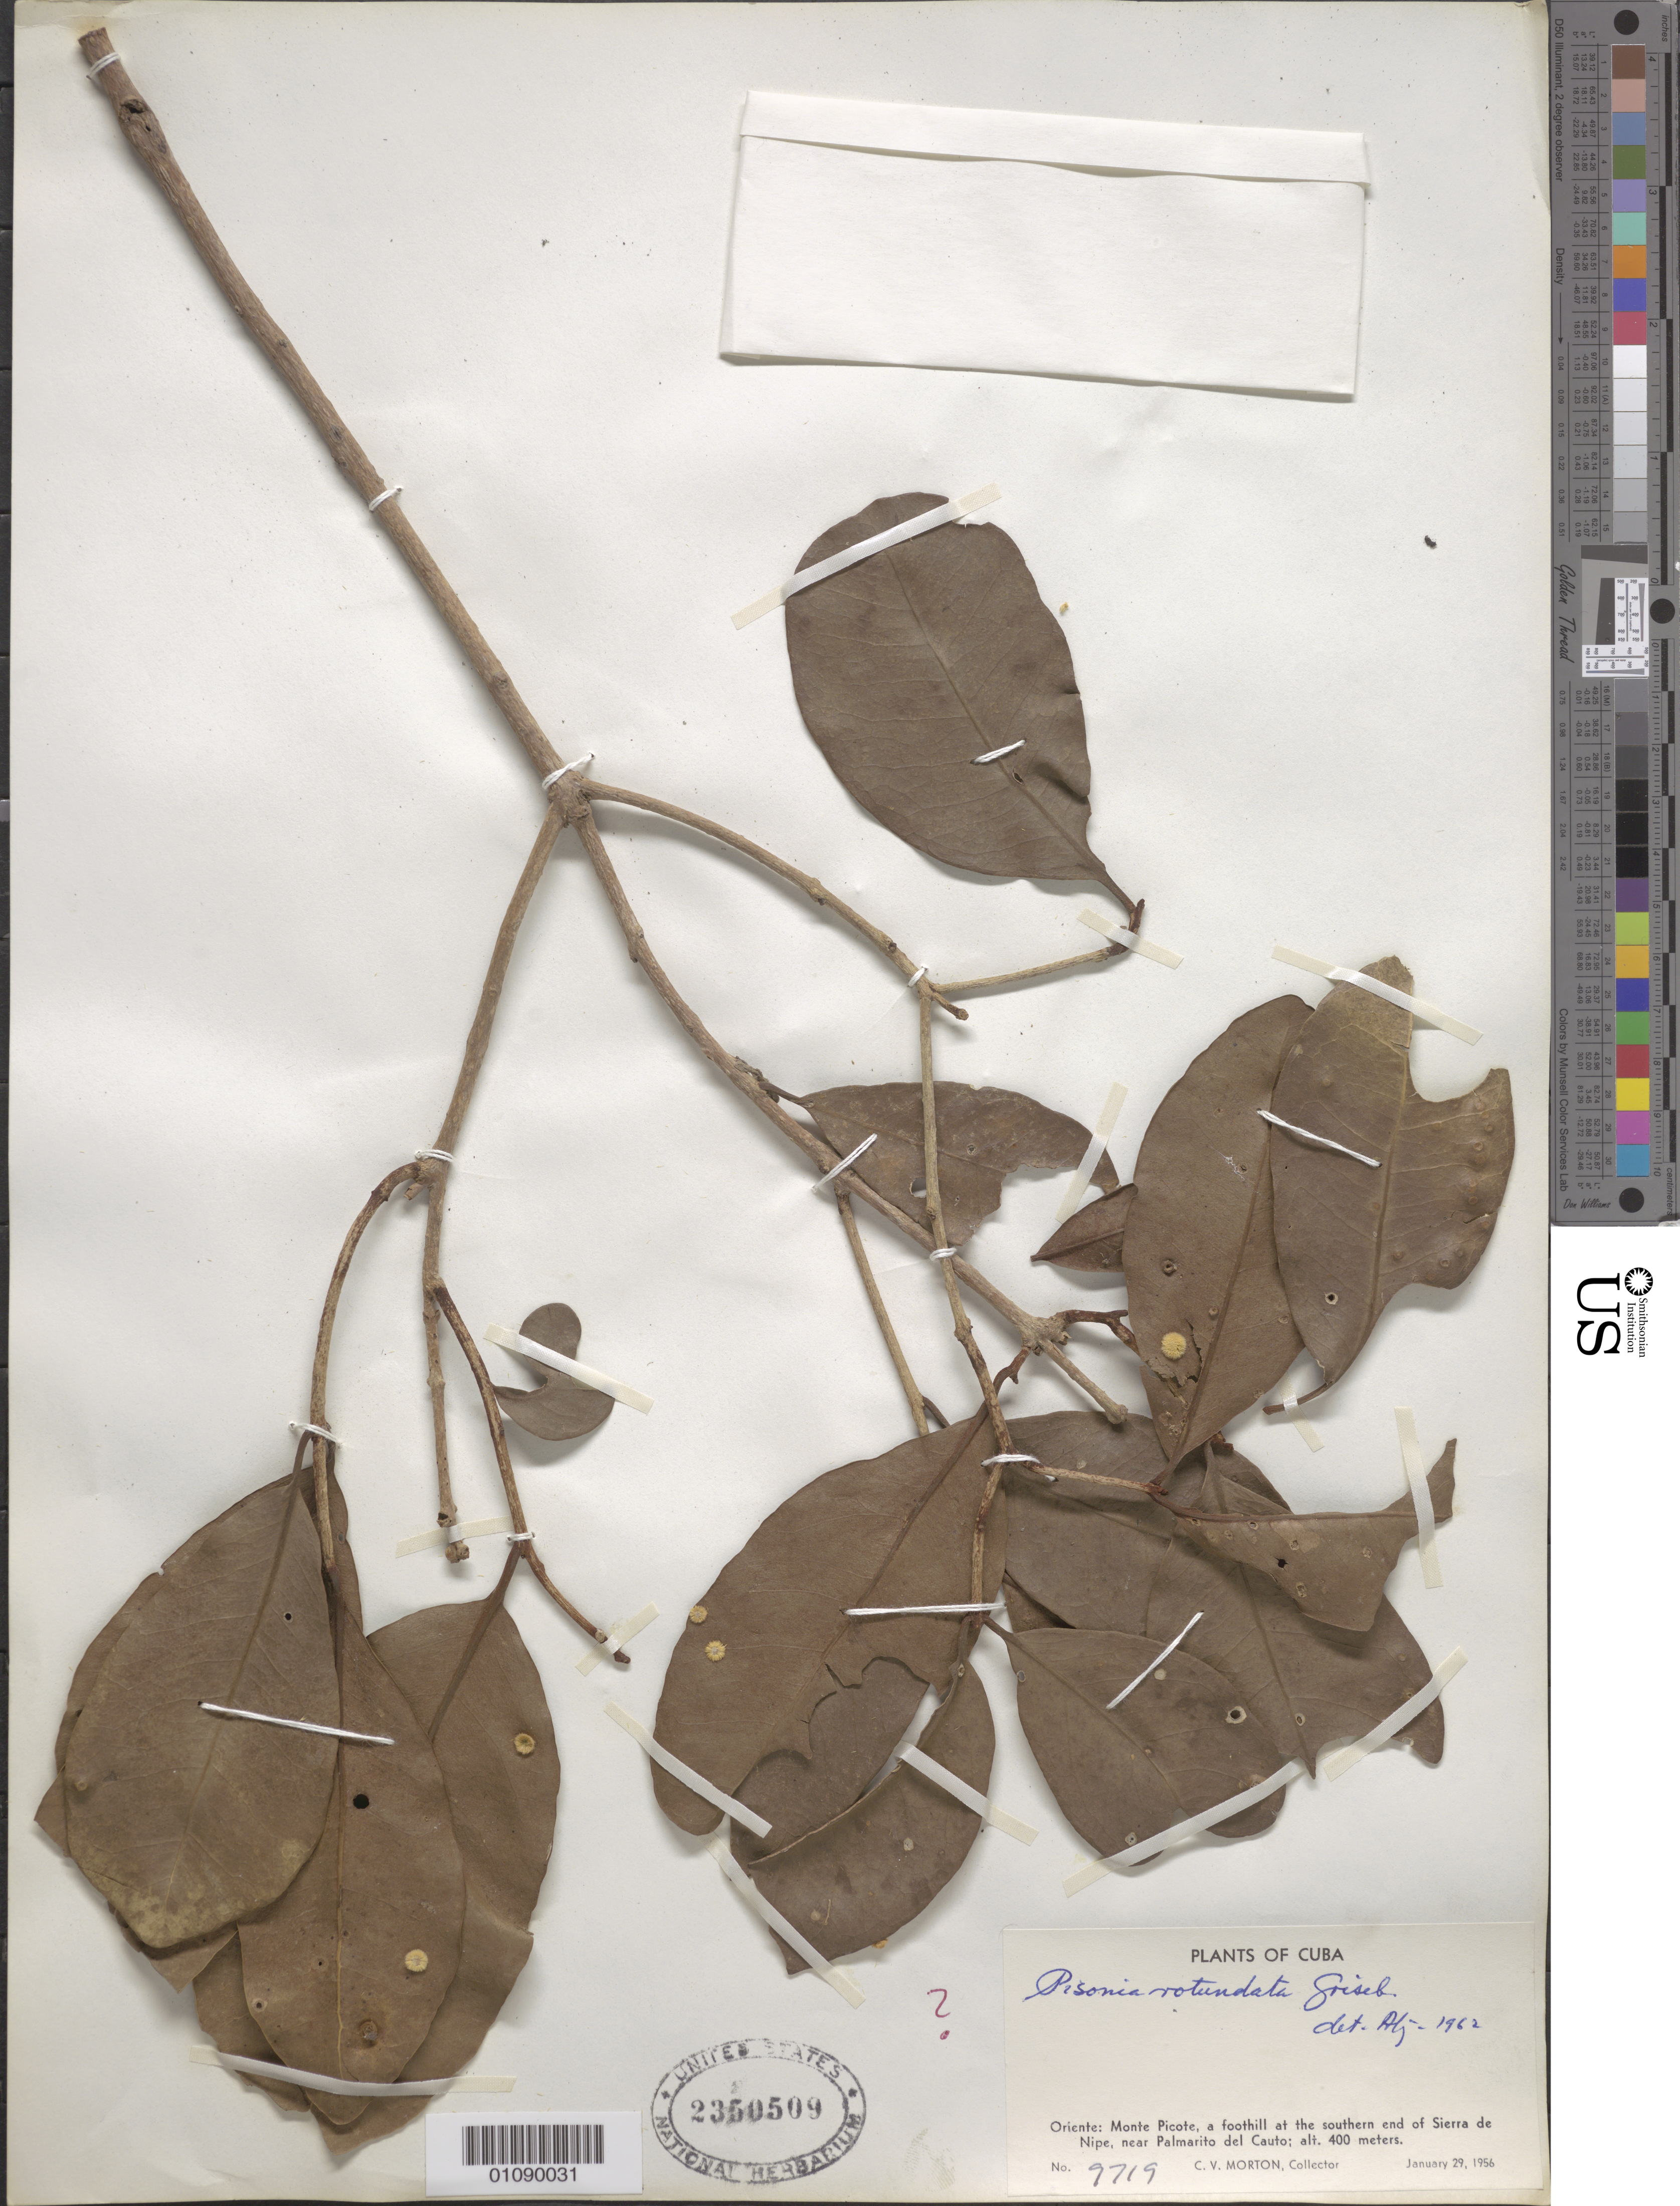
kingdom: Plantae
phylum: Tracheophyta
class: Magnoliopsida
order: Caryophyllales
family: Nyctaginaceae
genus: Pisonia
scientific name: Pisonia rotundata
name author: Griseb.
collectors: C. V. Morton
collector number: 9719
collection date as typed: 29 Jan 1956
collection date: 1956-01-29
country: Cuba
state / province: Santiago de Cuba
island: Cuba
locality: Oriente: Monte Picote, a foothill at the S end of Sierra de Nipe, near Palmarito de Cauto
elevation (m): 400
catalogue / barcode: US 2350509